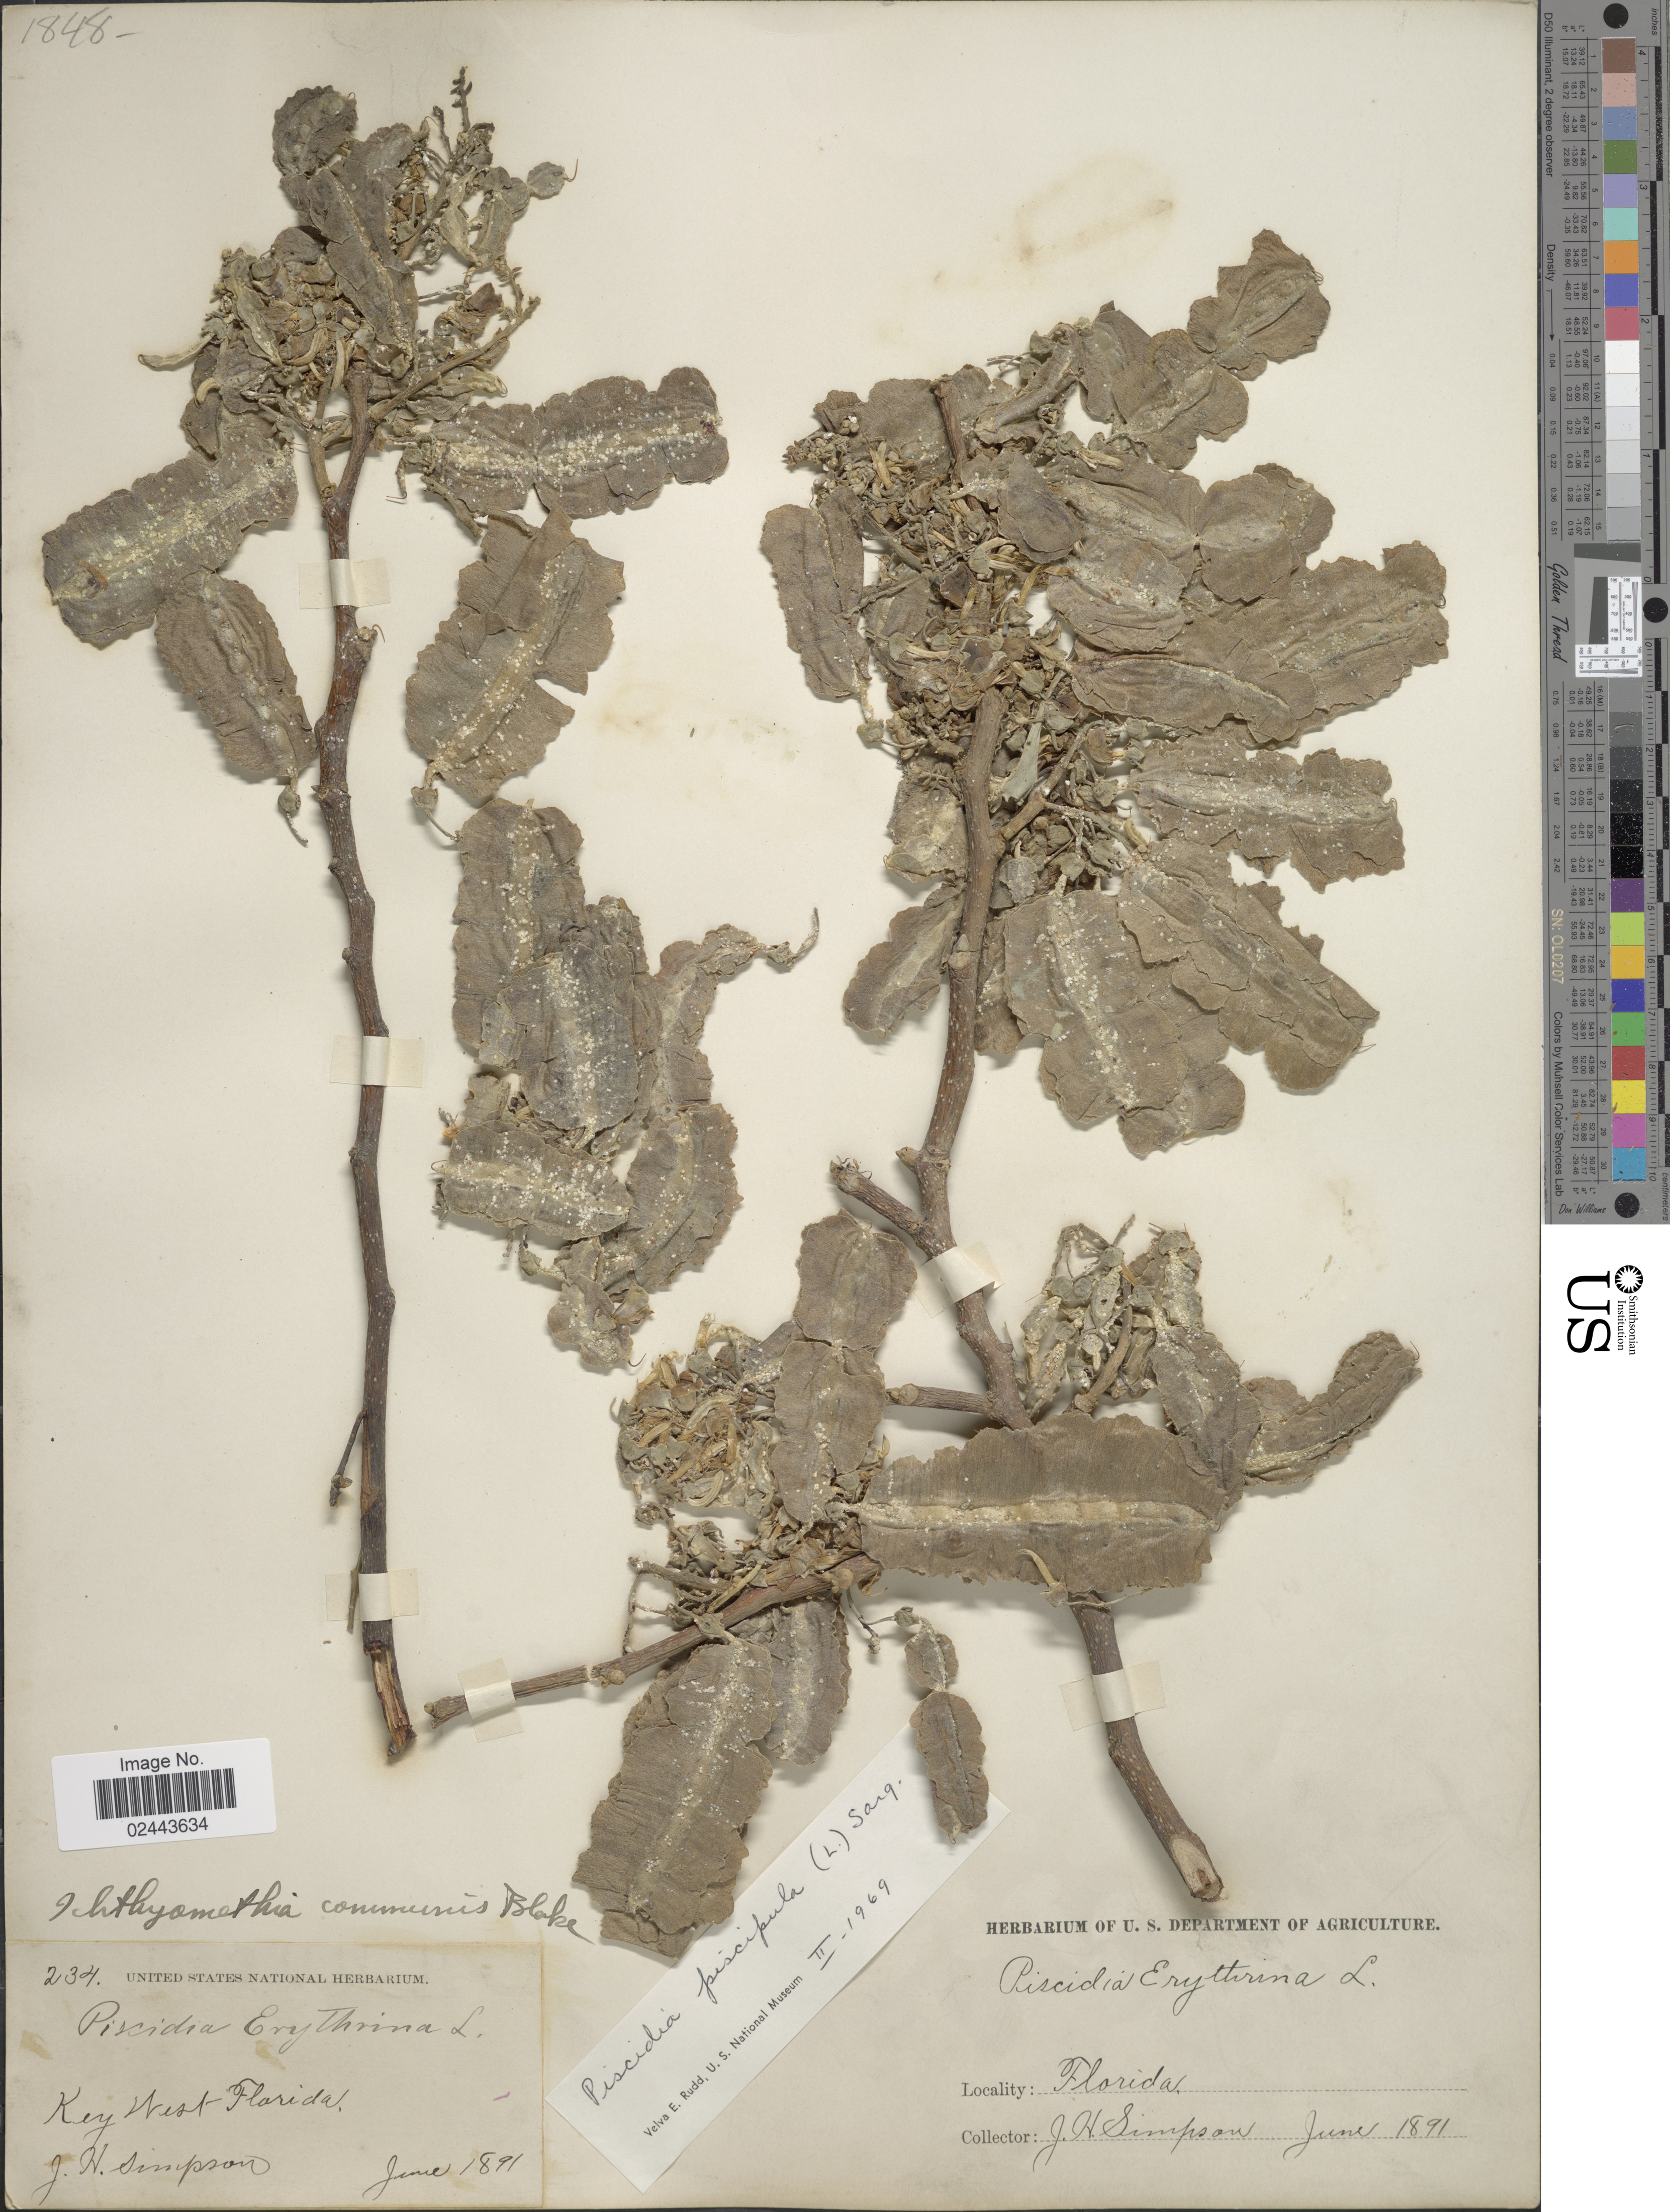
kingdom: Plantae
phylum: Tracheophyta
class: Magnoliopsida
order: Fabales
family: Fabaceae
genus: Piscidia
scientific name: Piscidia piscipula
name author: (L.) Sarg.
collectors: J. H. Simpson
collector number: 234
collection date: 1891-06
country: United States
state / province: Florida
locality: Key West Florida